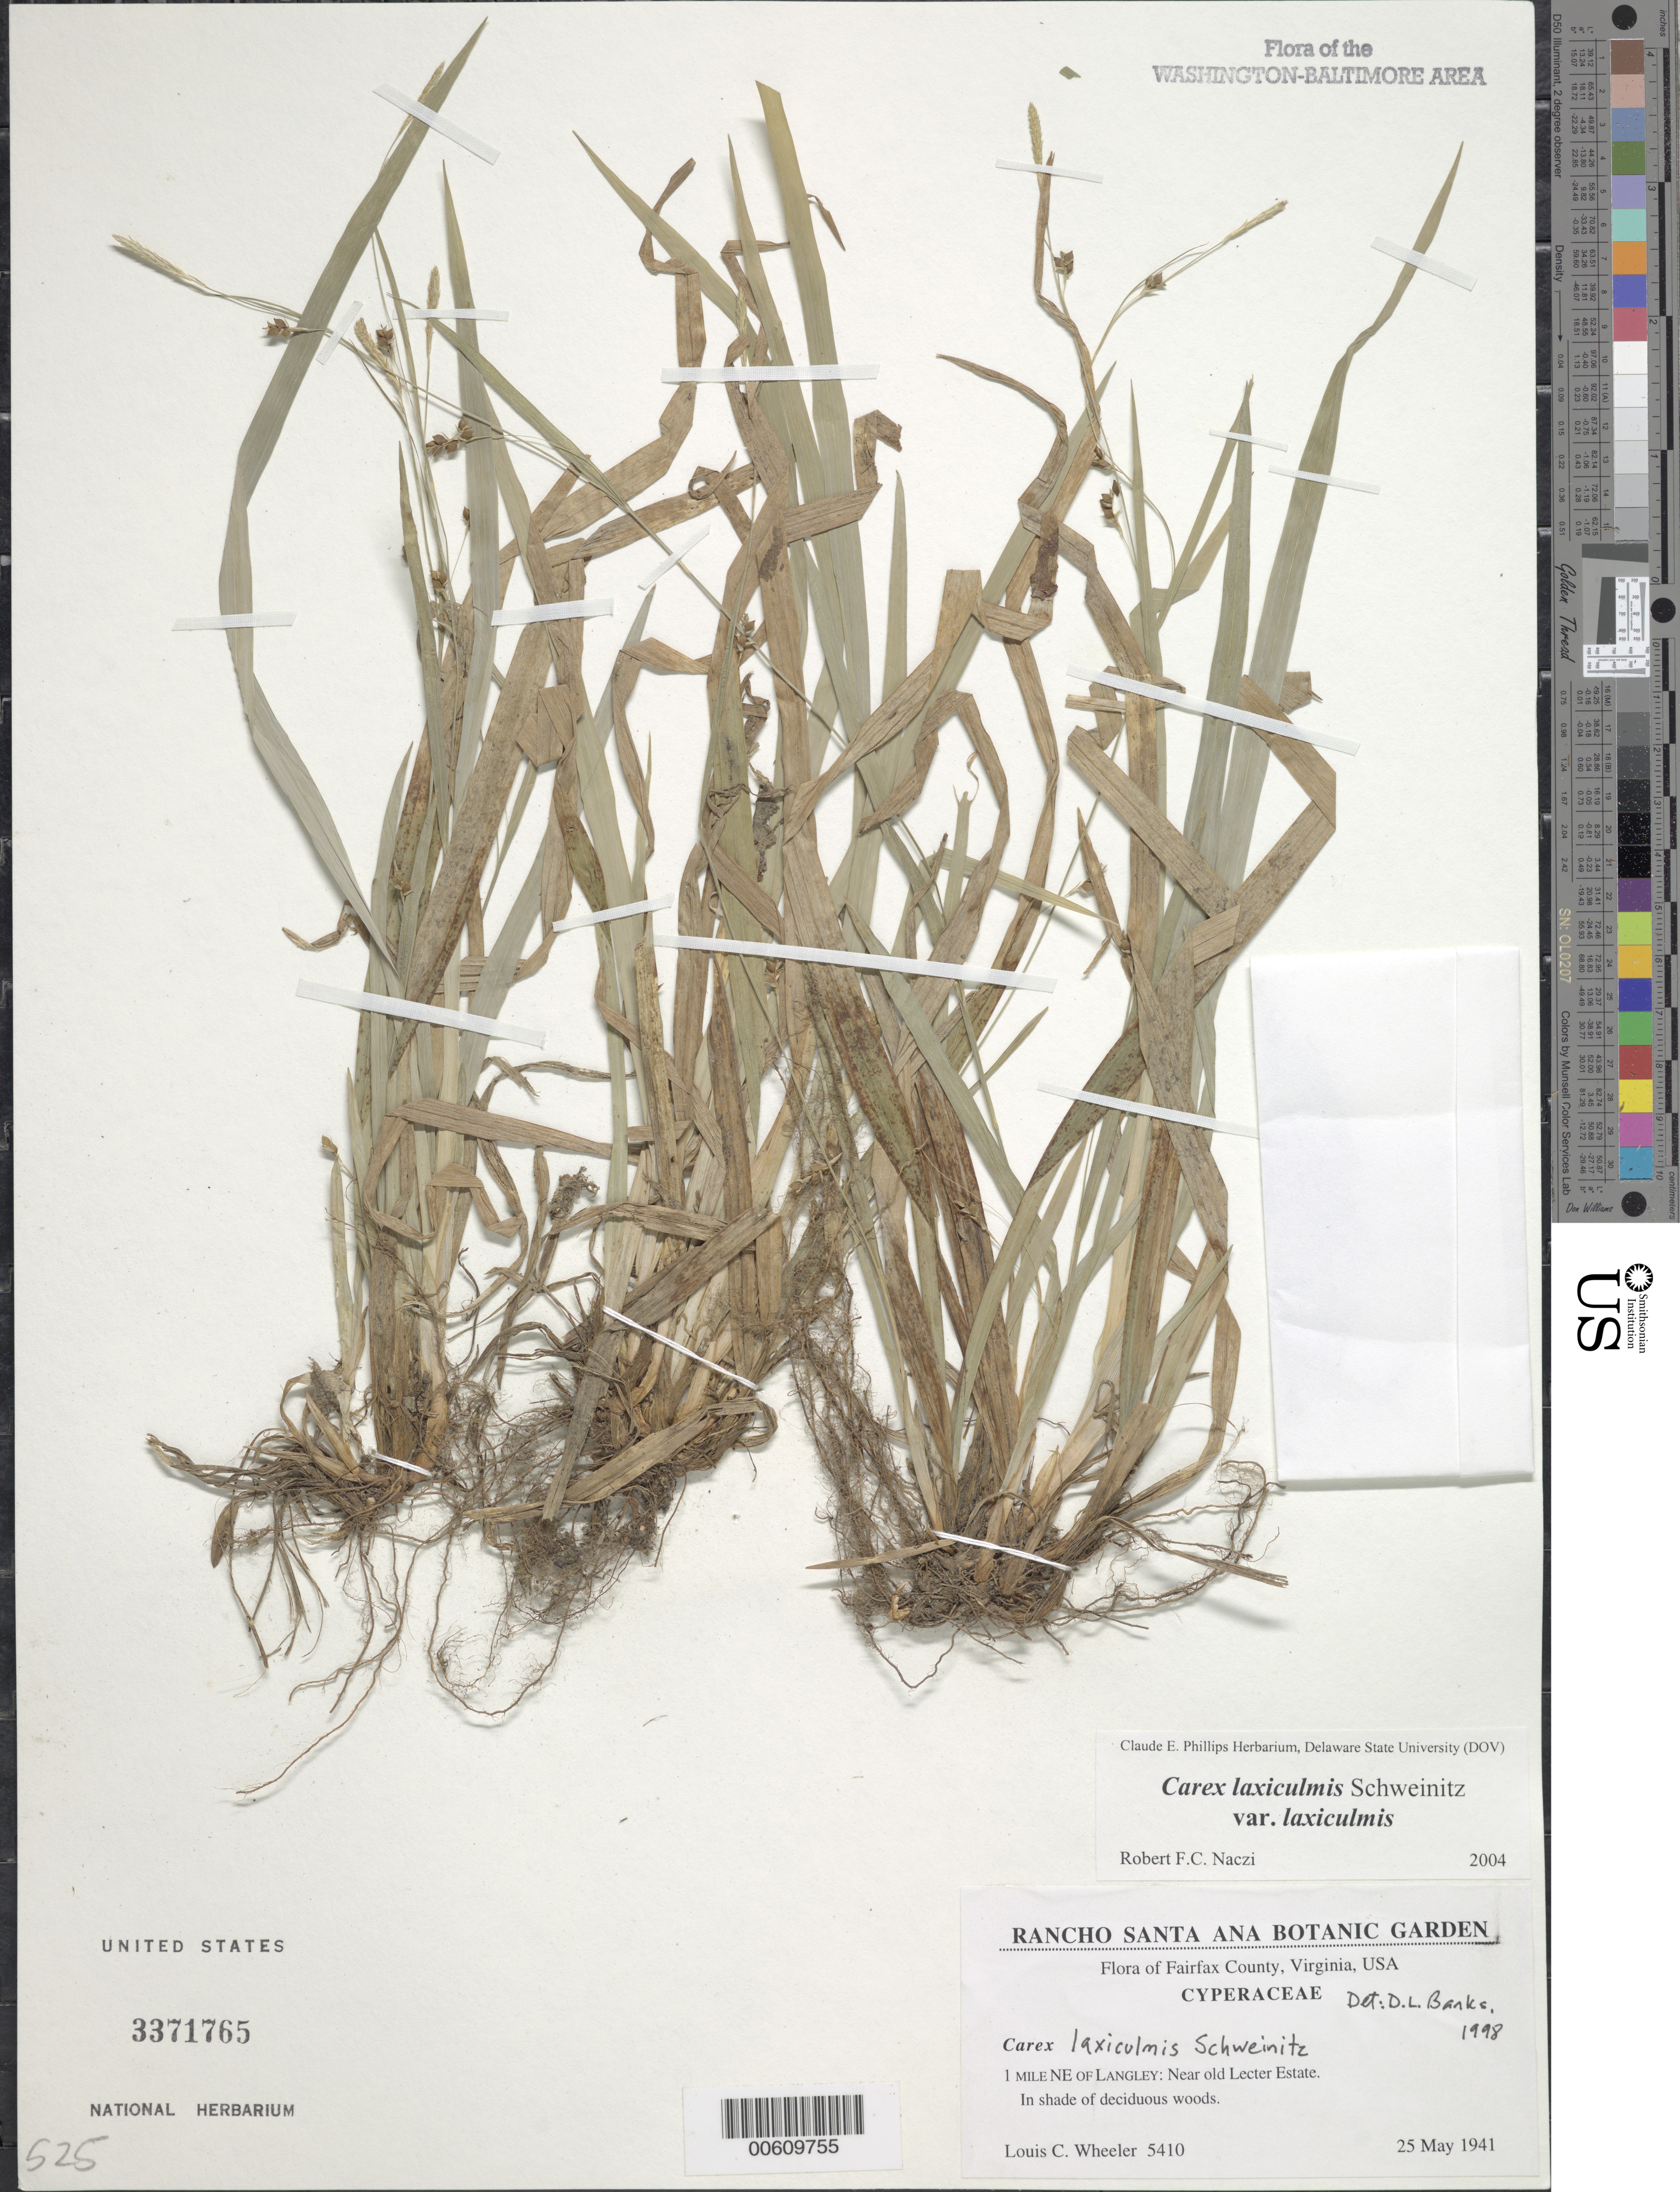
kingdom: Plantae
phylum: Tracheophyta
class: Liliopsida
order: Poales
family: Cyperaceae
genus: Carex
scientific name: Carex laxiculmis var. copulata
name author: (L.H. Bailey) Fernald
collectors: L. C. Wheeler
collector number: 5410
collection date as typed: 25 May 1941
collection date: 1941-05-25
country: United States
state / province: Virginia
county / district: Fairfax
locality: N of Langley, near Old Lecter Estate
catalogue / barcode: US 3371765